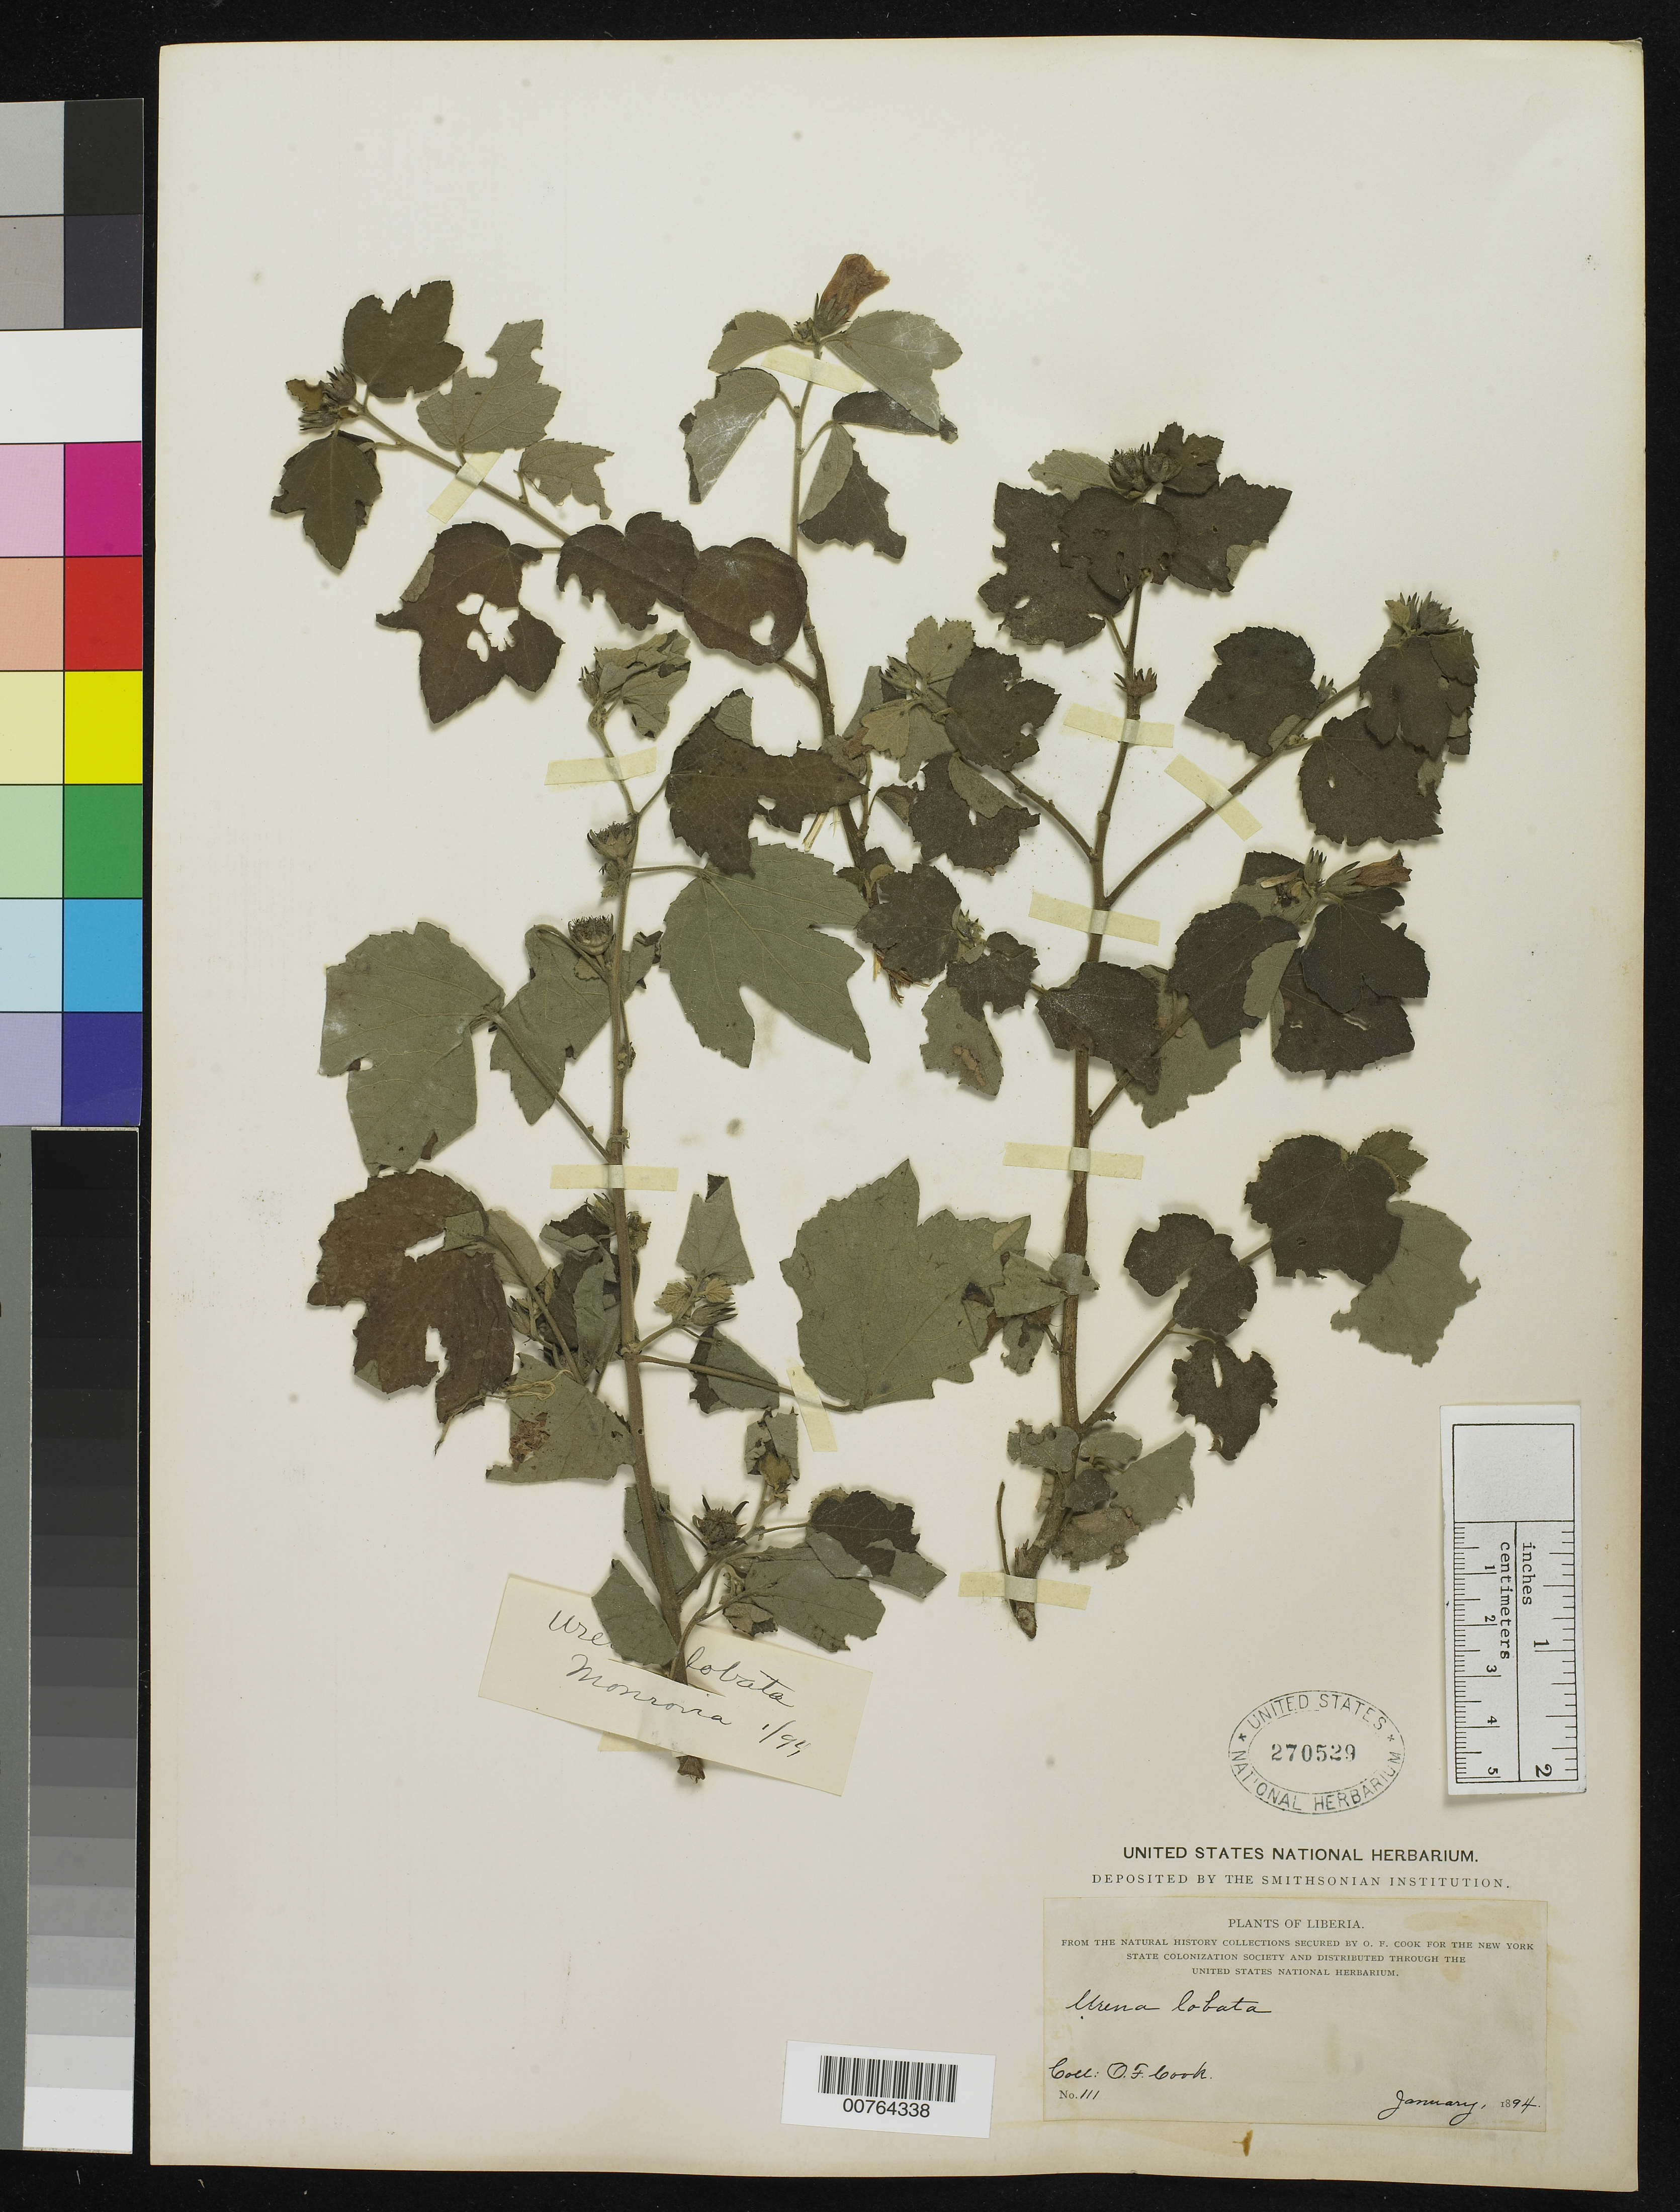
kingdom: Plantae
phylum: Tracheophyta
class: Magnoliopsida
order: Malvales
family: Malvaceae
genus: Urena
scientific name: Urena lobata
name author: L.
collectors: O. F. Cook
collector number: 111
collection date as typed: Jan 1894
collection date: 1894-01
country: Liberia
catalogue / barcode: US 270529